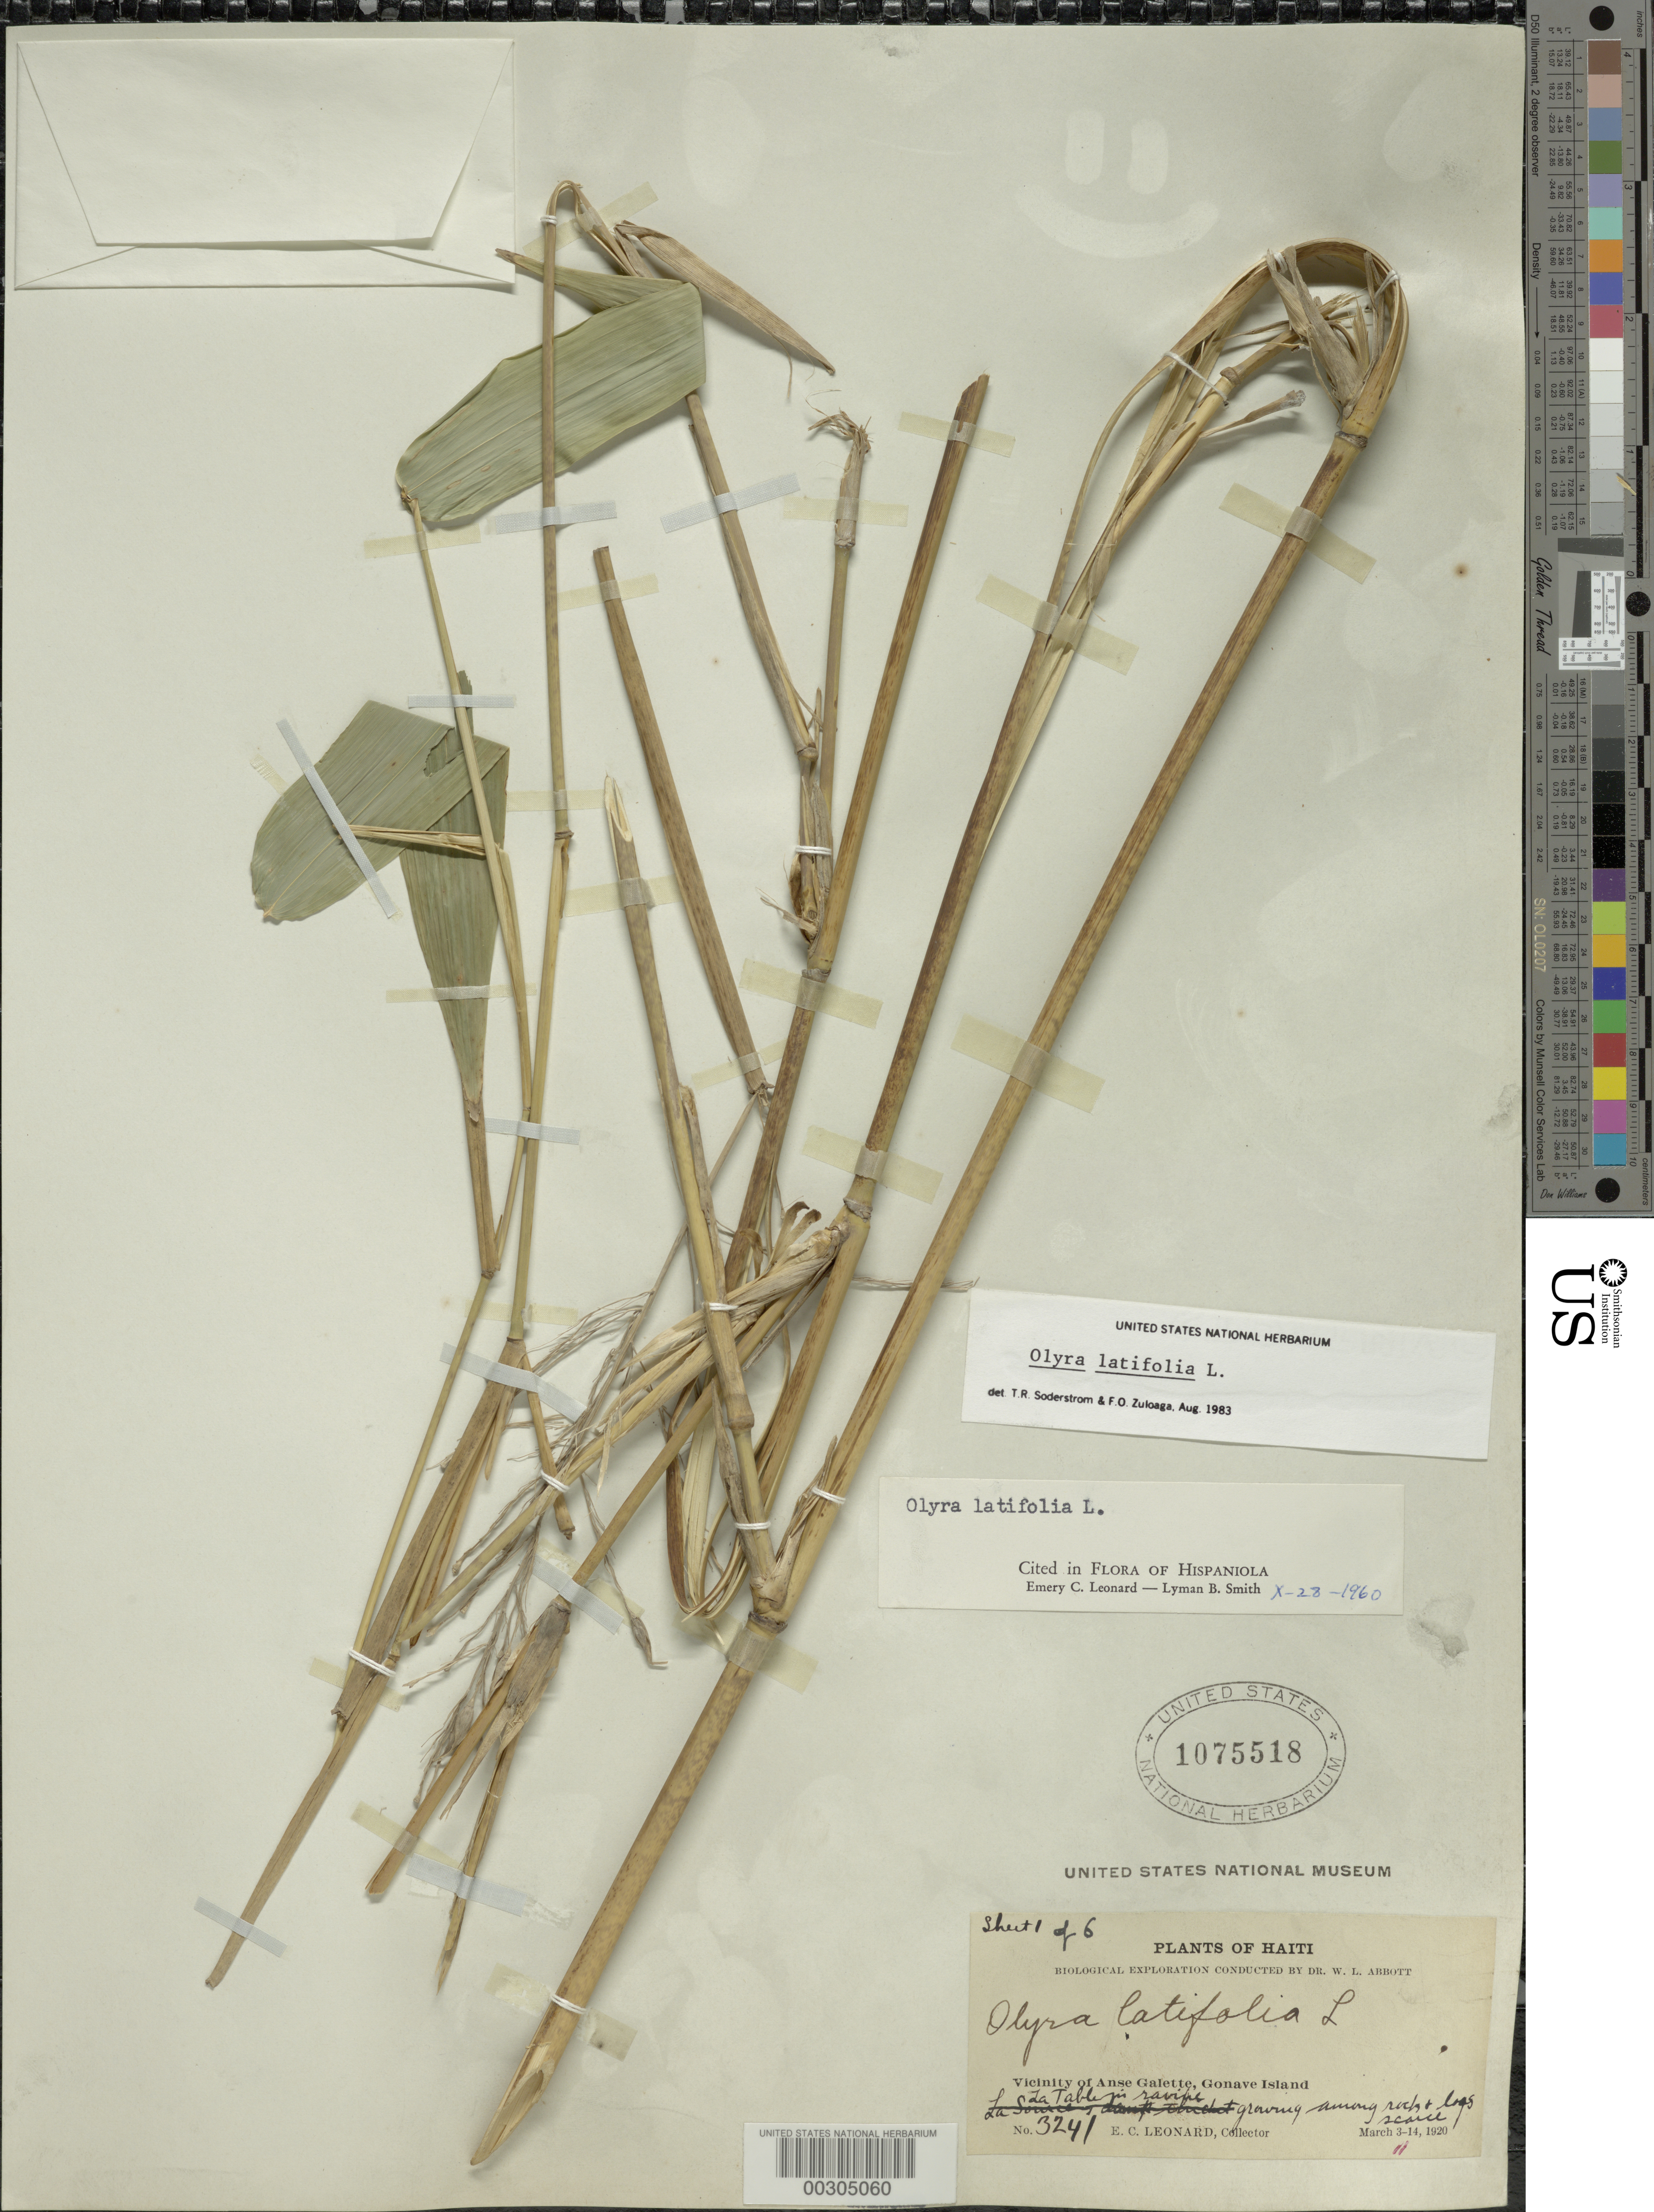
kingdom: Plantae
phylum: Tracheophyta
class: Liliopsida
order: Poales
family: Poaceae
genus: Olyra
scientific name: Olyra latifolia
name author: L.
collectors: E. C. Leonard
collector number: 3241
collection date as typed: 11 Mar 1920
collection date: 1920-03-11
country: Haiti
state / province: Ouest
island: Gonave Island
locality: Anse galette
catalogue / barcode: US 1075518